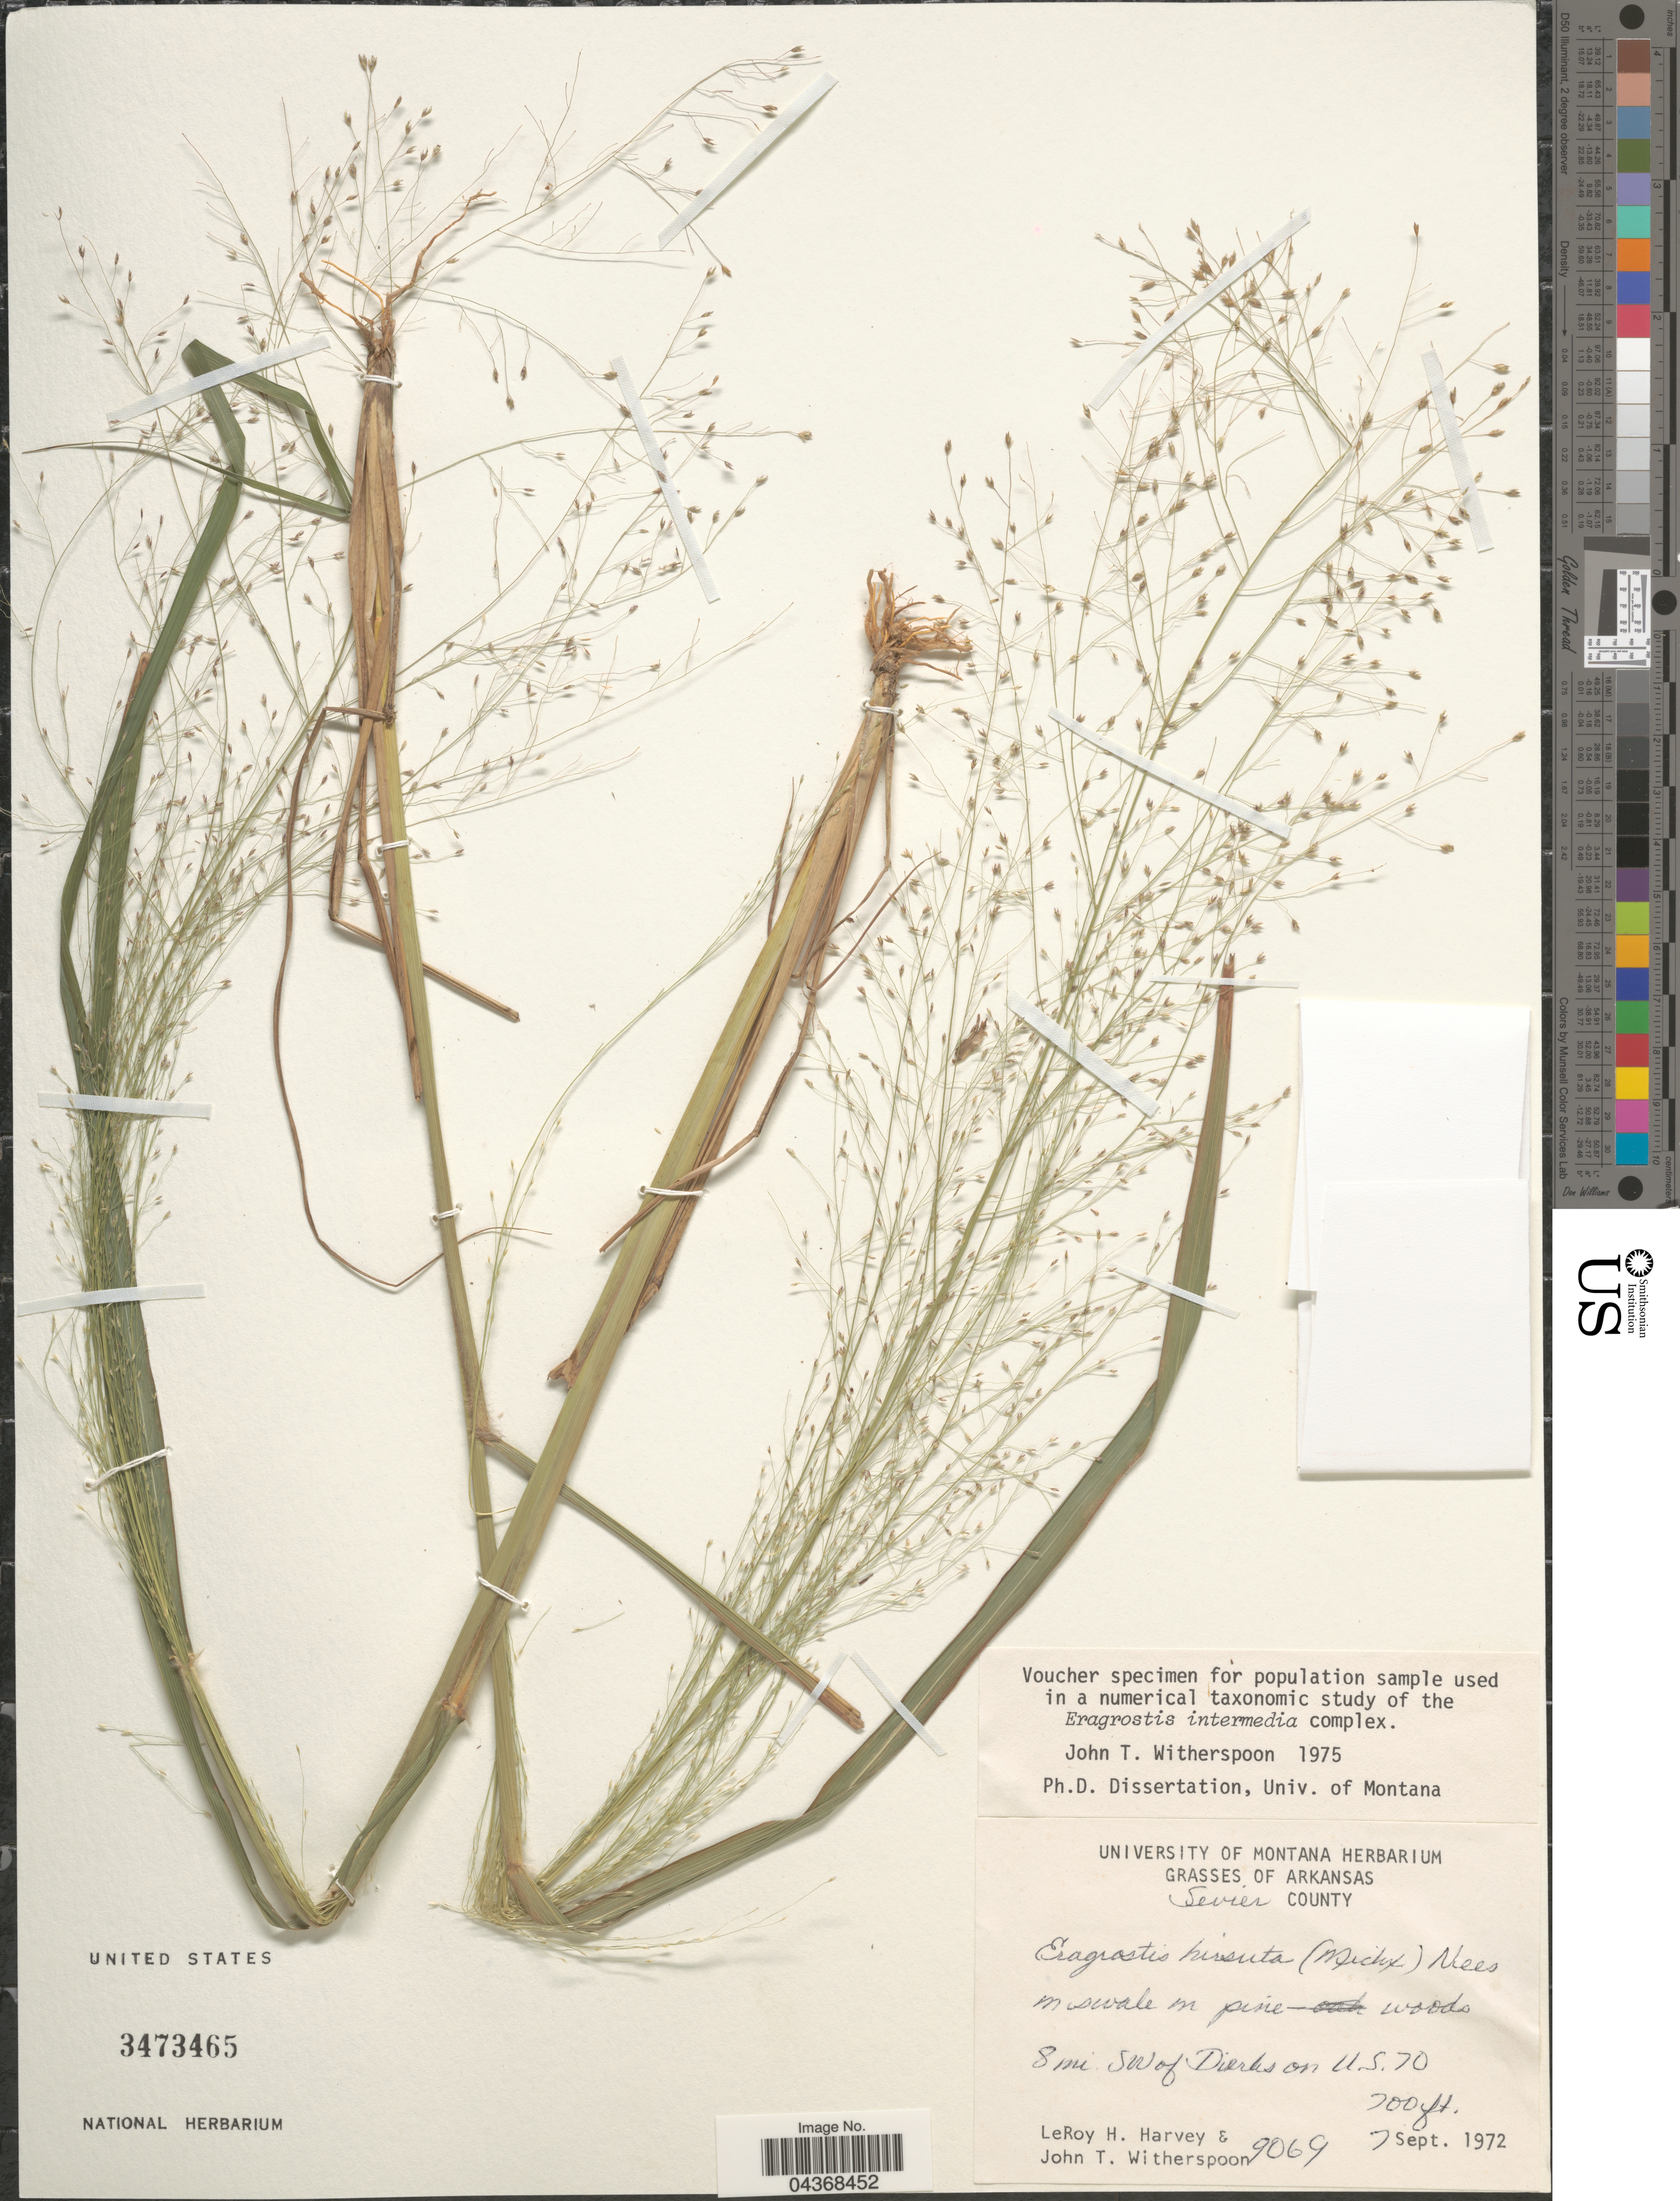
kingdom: Plantae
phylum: Tracheophyta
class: Liliopsida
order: Poales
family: Poaceae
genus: Eragrostis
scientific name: Eragrostis hirsuta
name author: (Michx.) Nees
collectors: L. H. Harvey & J. Witherspoon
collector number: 9069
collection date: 1972-09-07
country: United States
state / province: Arkansas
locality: Sevier County. 8 mi SW of Dierks on U.S. 70.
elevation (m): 213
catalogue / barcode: US 3473465